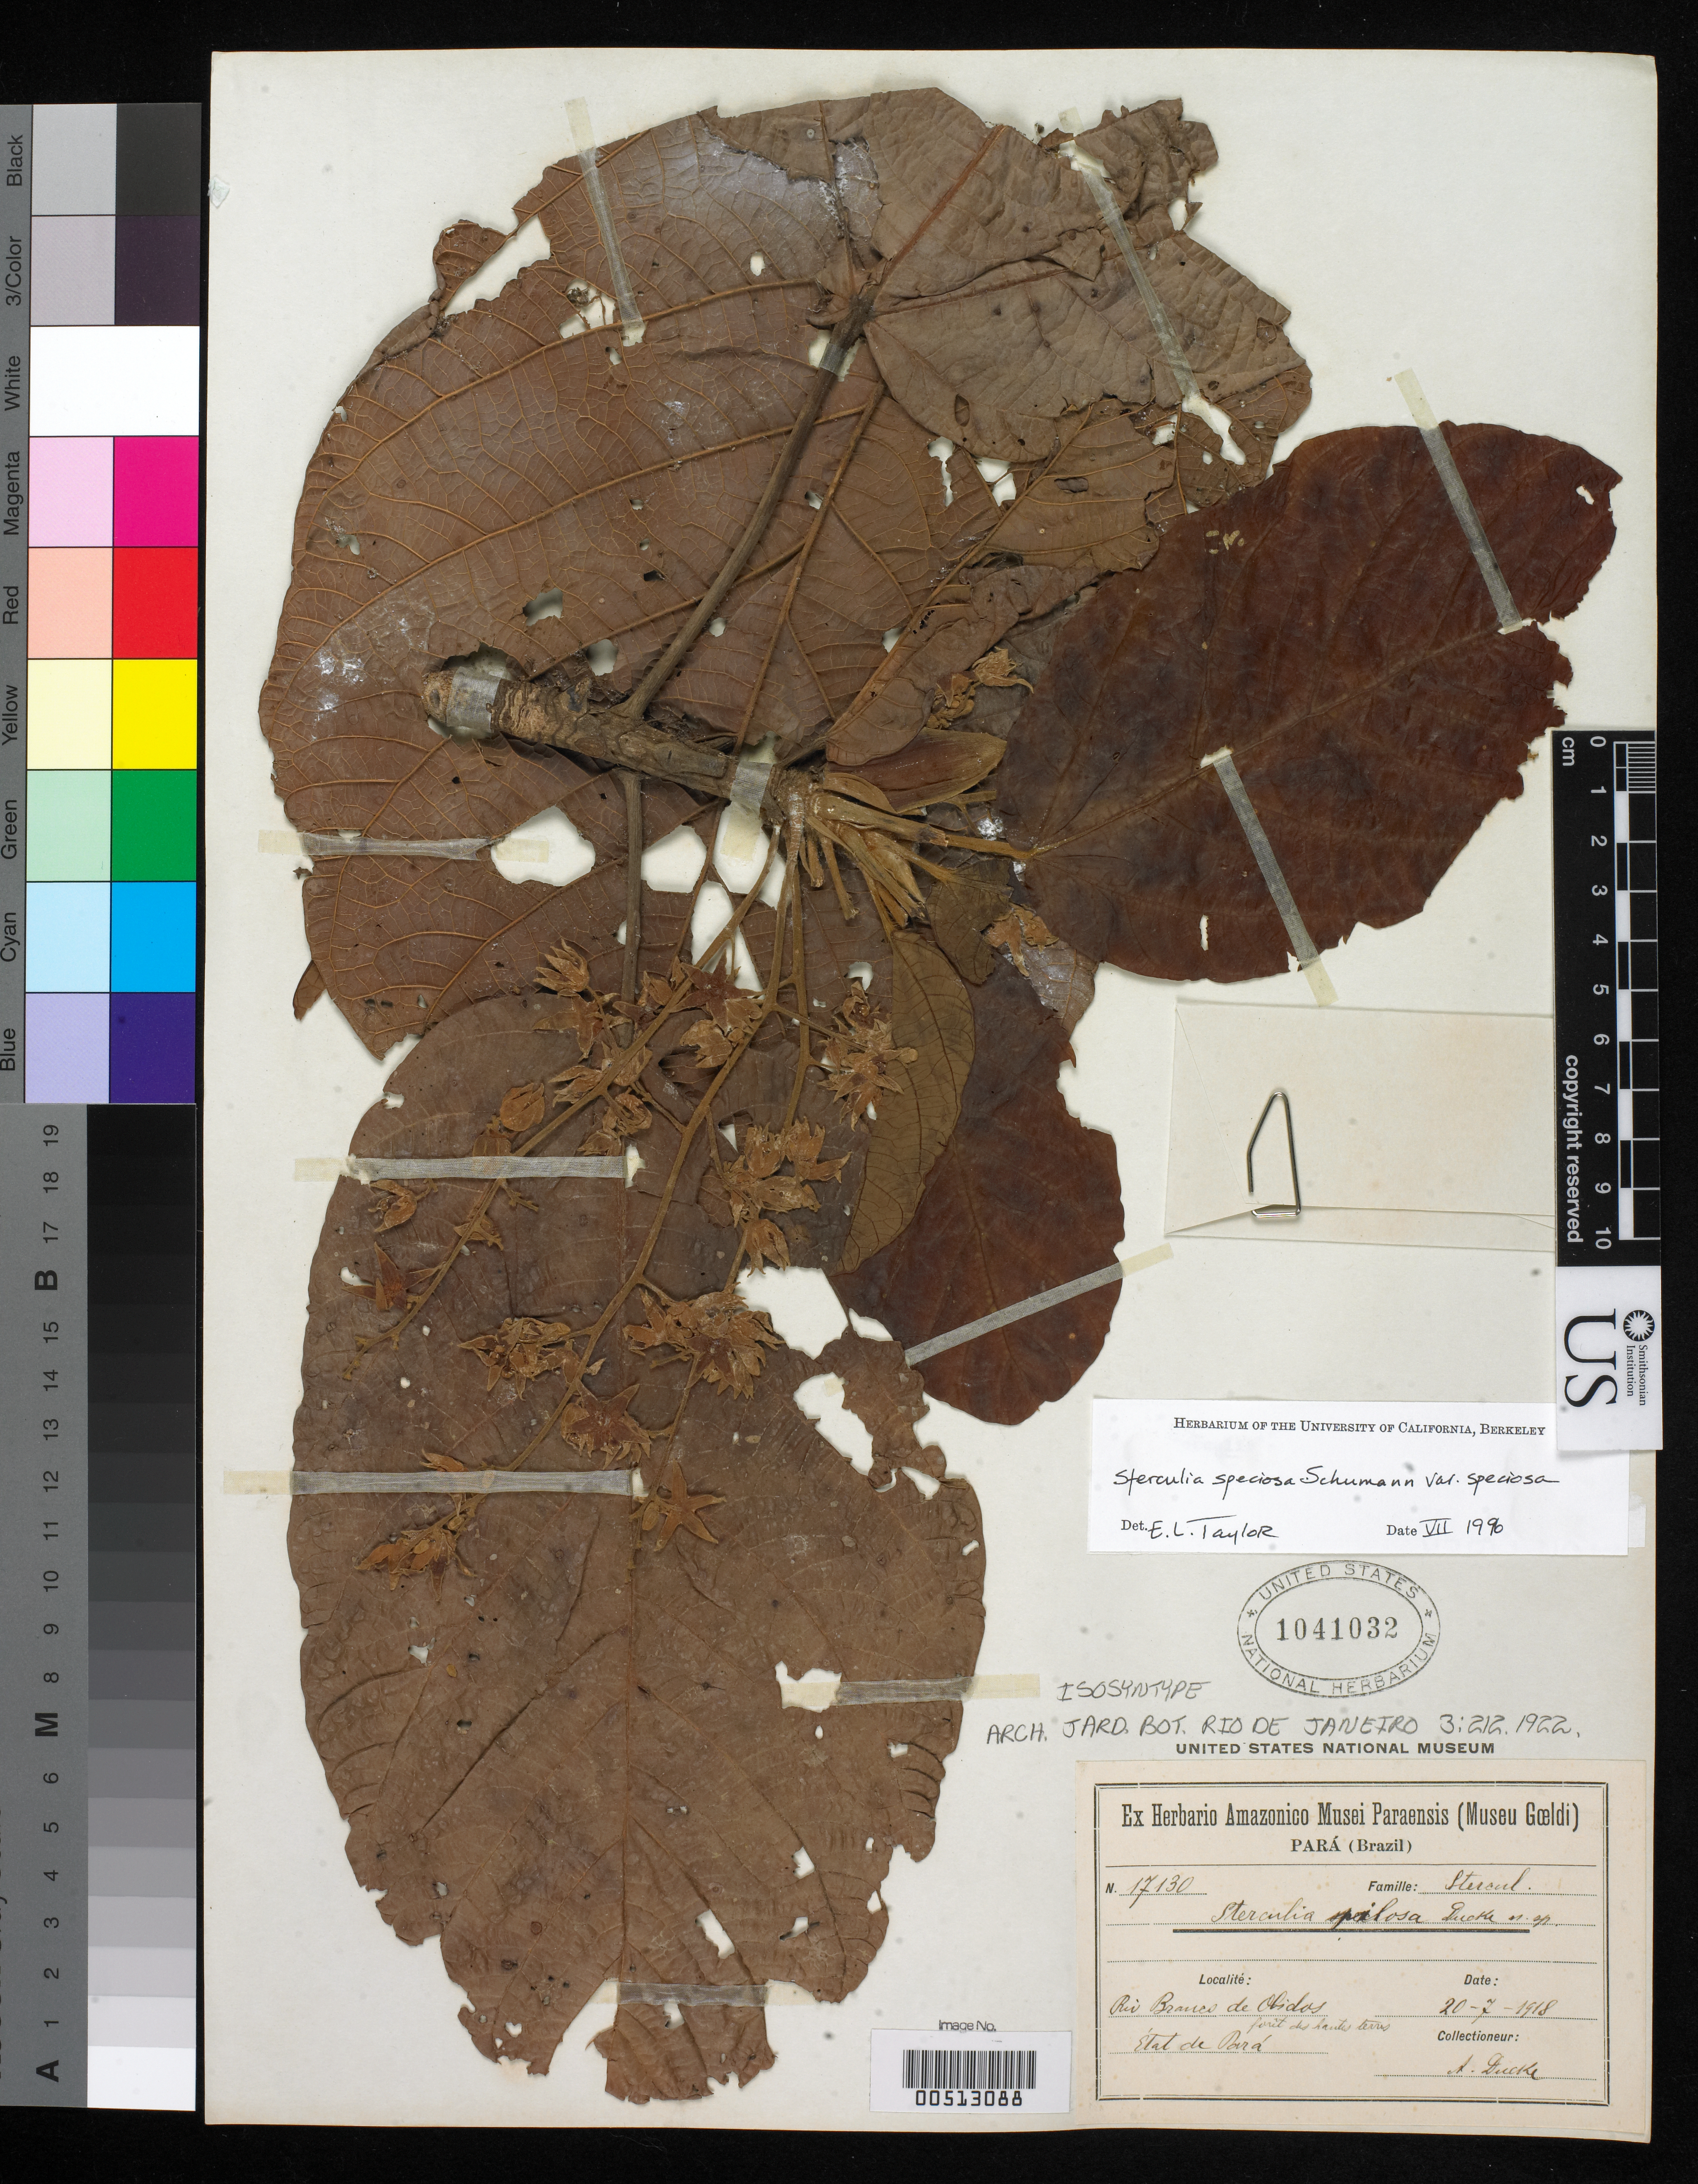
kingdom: Plantae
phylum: Tracheophyta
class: Magnoliopsida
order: Malvales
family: Malvaceae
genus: Sterculia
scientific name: Sterculia pilosa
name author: Ducke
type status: Isosyntype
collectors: A. Ducke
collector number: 17130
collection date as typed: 20 Jul 1918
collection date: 1918-07-20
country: Brazil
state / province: Pará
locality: Rio Brancos de Obidos, Foret du Hautisterres.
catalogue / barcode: US 1041032